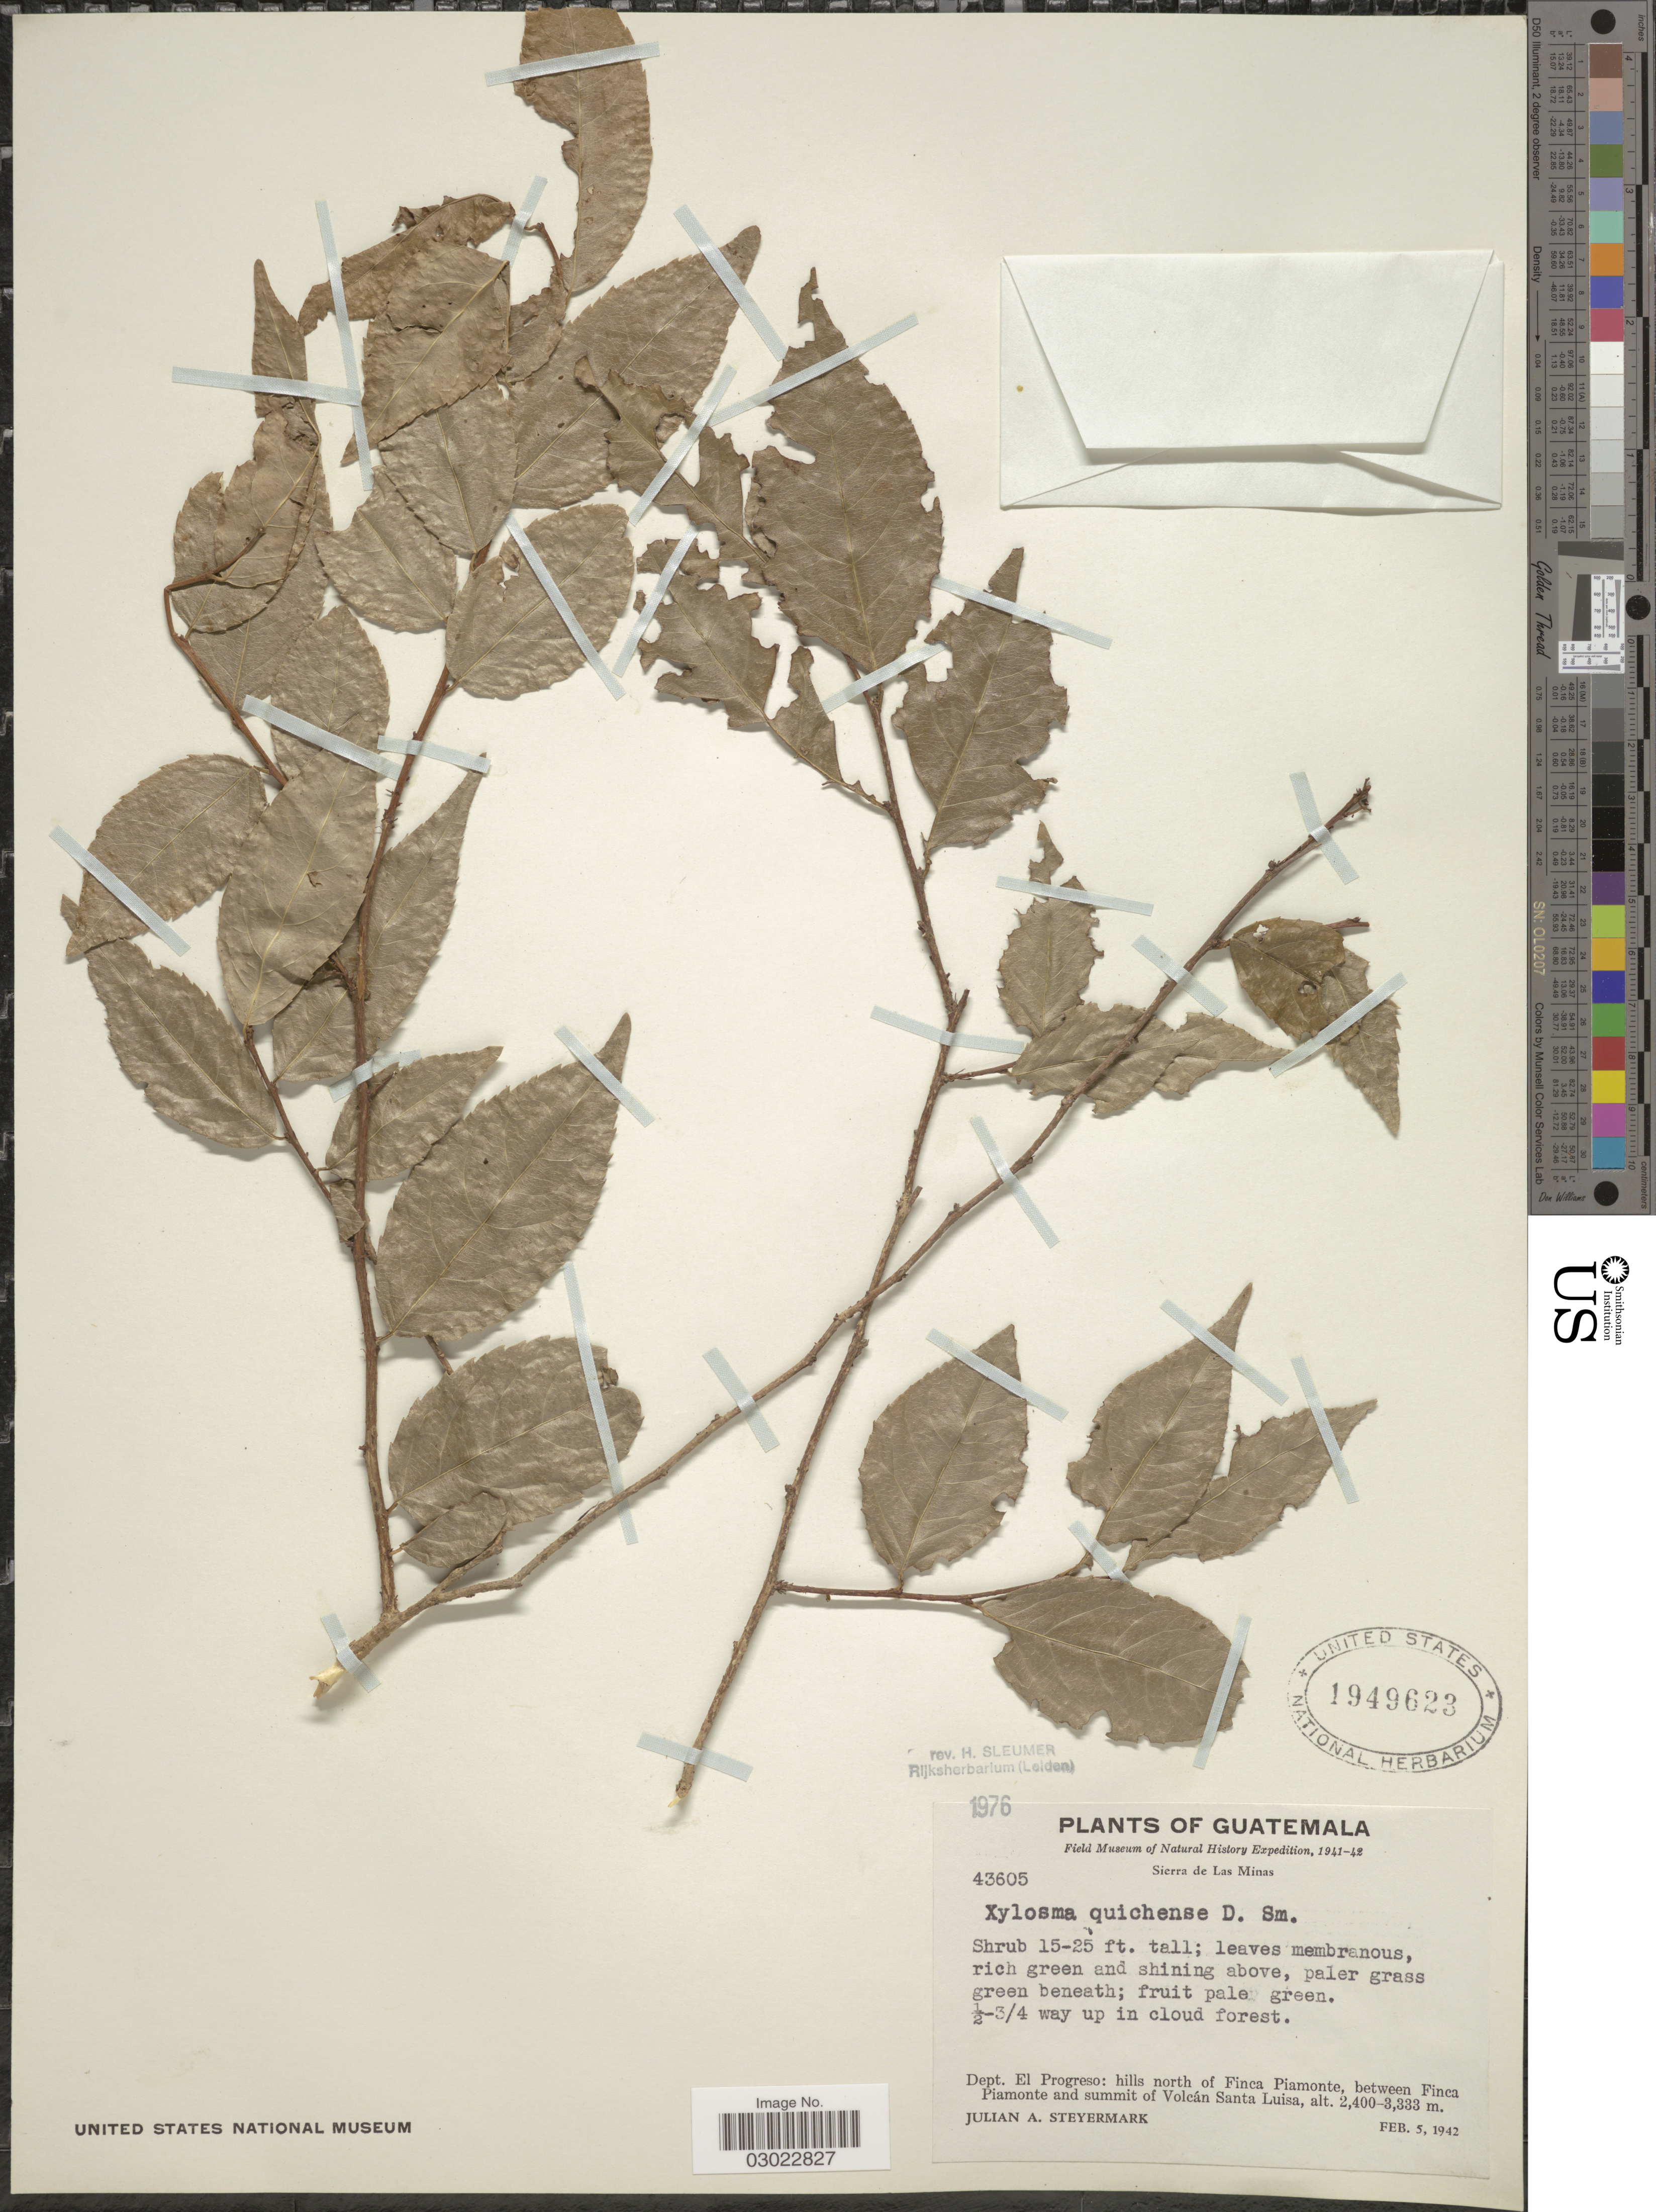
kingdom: Plantae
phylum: Tracheophyta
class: Magnoliopsida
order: Malpighiales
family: Salicaceae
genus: Xylosma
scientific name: Xylosma quichensis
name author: Donn. Sm.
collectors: J. Steyermark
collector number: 43605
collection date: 1942-02-05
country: Guatemala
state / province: El Progreso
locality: Dept. El Progreso: hills north of Finca Piamonte, between Finca Piamonte and summit of Volcán Santa Luisa.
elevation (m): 2400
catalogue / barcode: US 1949623